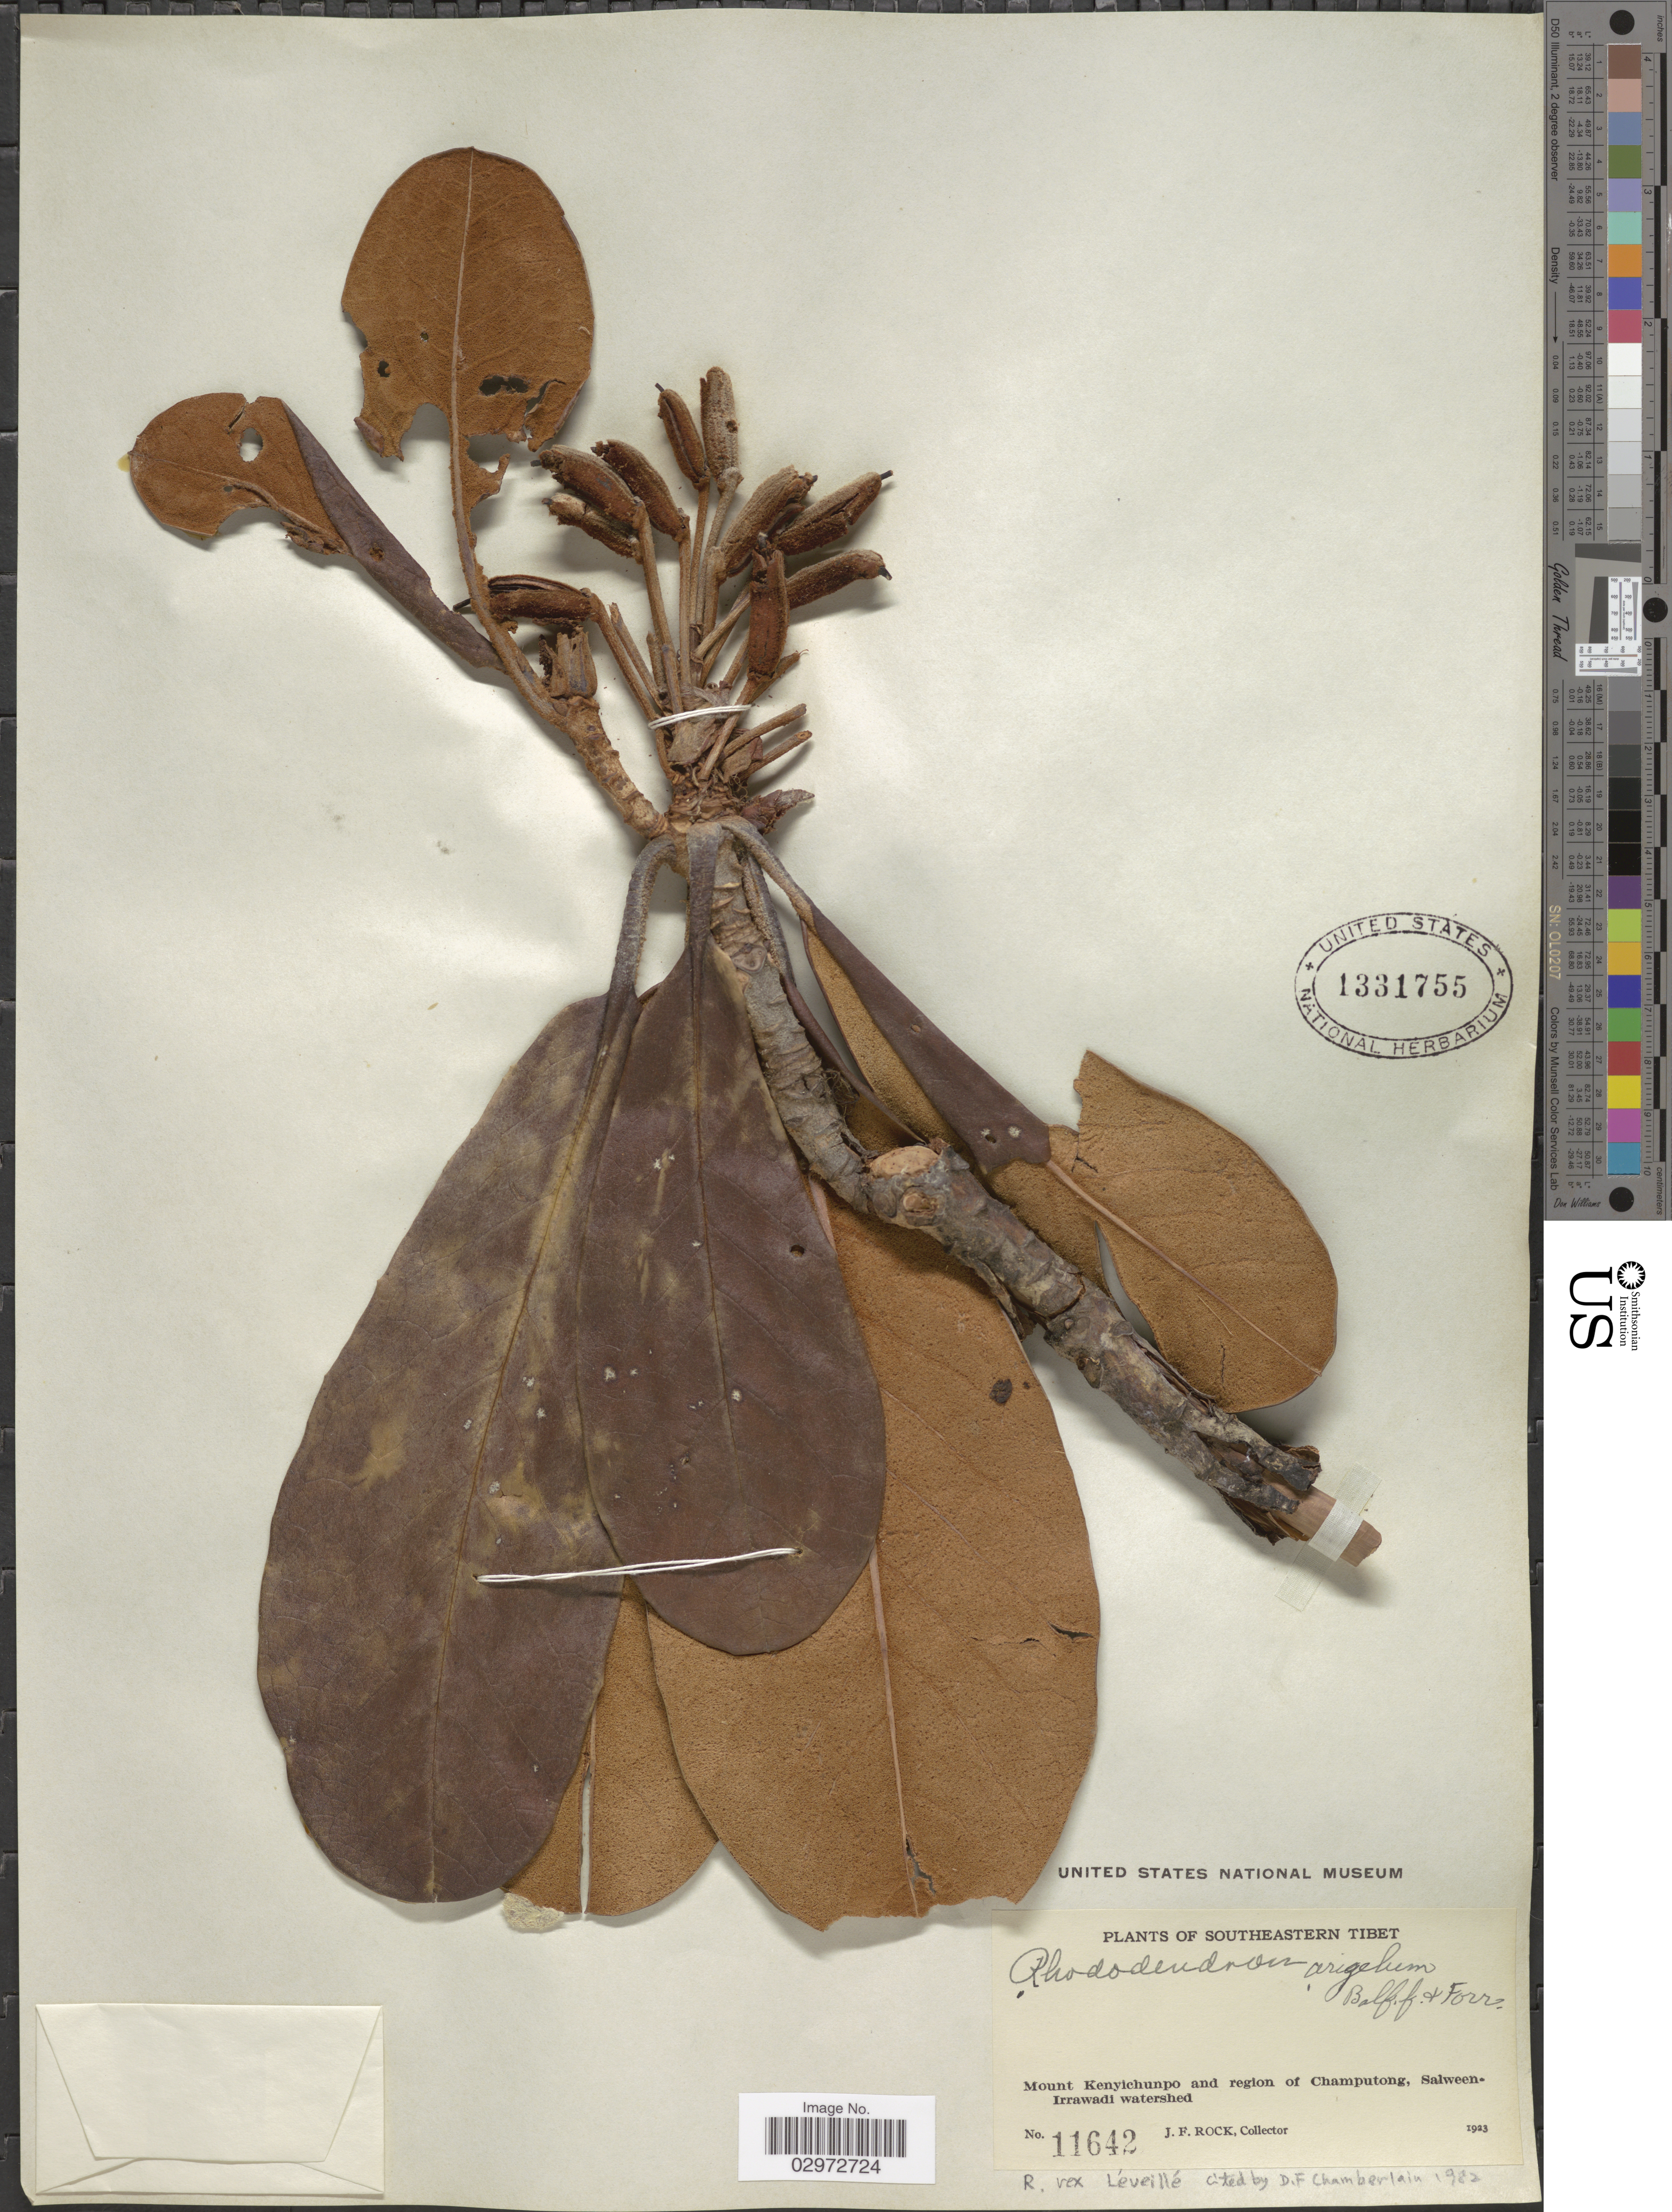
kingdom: Plantae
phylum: Tracheophyta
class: Magnoliopsida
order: Ericales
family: Ericaceae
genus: Rhododendron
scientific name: Rhododendron rex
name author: H. Lév.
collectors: J. Rock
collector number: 11642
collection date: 1923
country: China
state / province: Xizang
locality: Southeastern Tibet. Mount Kenyichunpo and region of Champutong, Salween-Irrawadi watershed.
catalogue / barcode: US 1331755